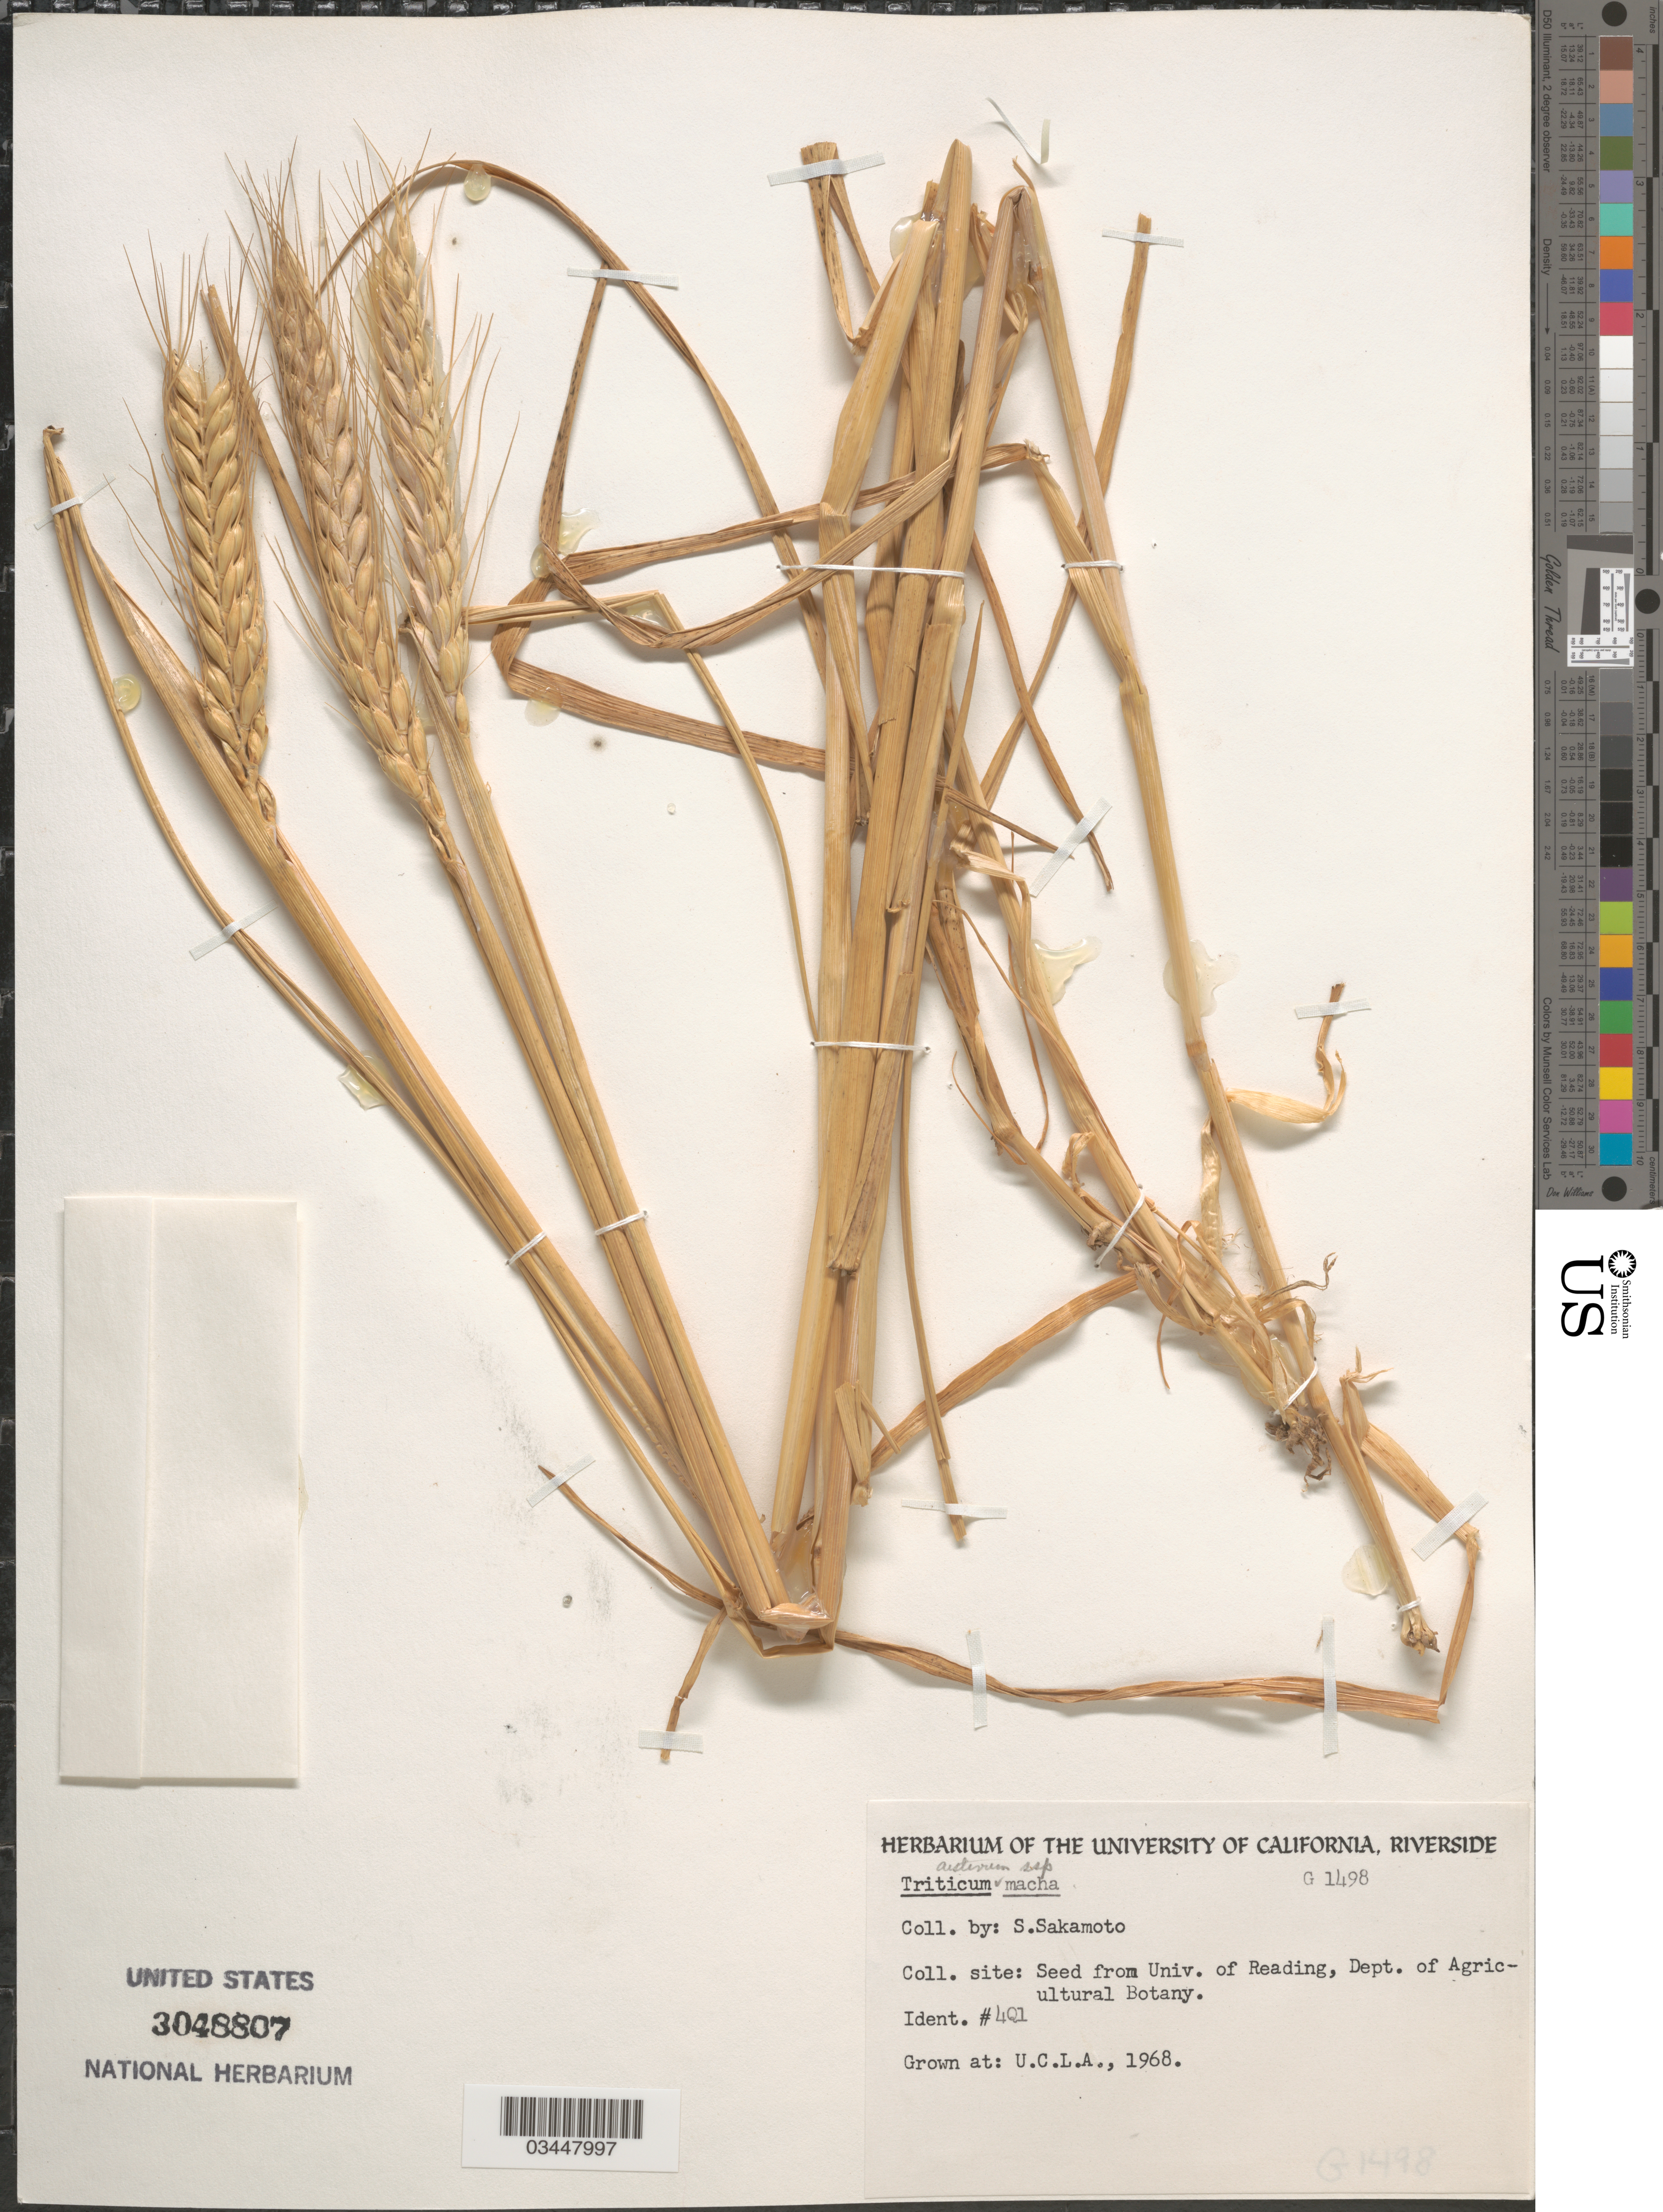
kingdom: Plantae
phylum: Tracheophyta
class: Liliopsida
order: Poales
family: Poaceae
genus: Triticum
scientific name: Triticum aestivum subsp. macha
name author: Mackey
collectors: ex herb. Univ. of California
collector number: G1498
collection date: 1968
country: United States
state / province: California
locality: U.C.L.A.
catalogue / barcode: US 3048807